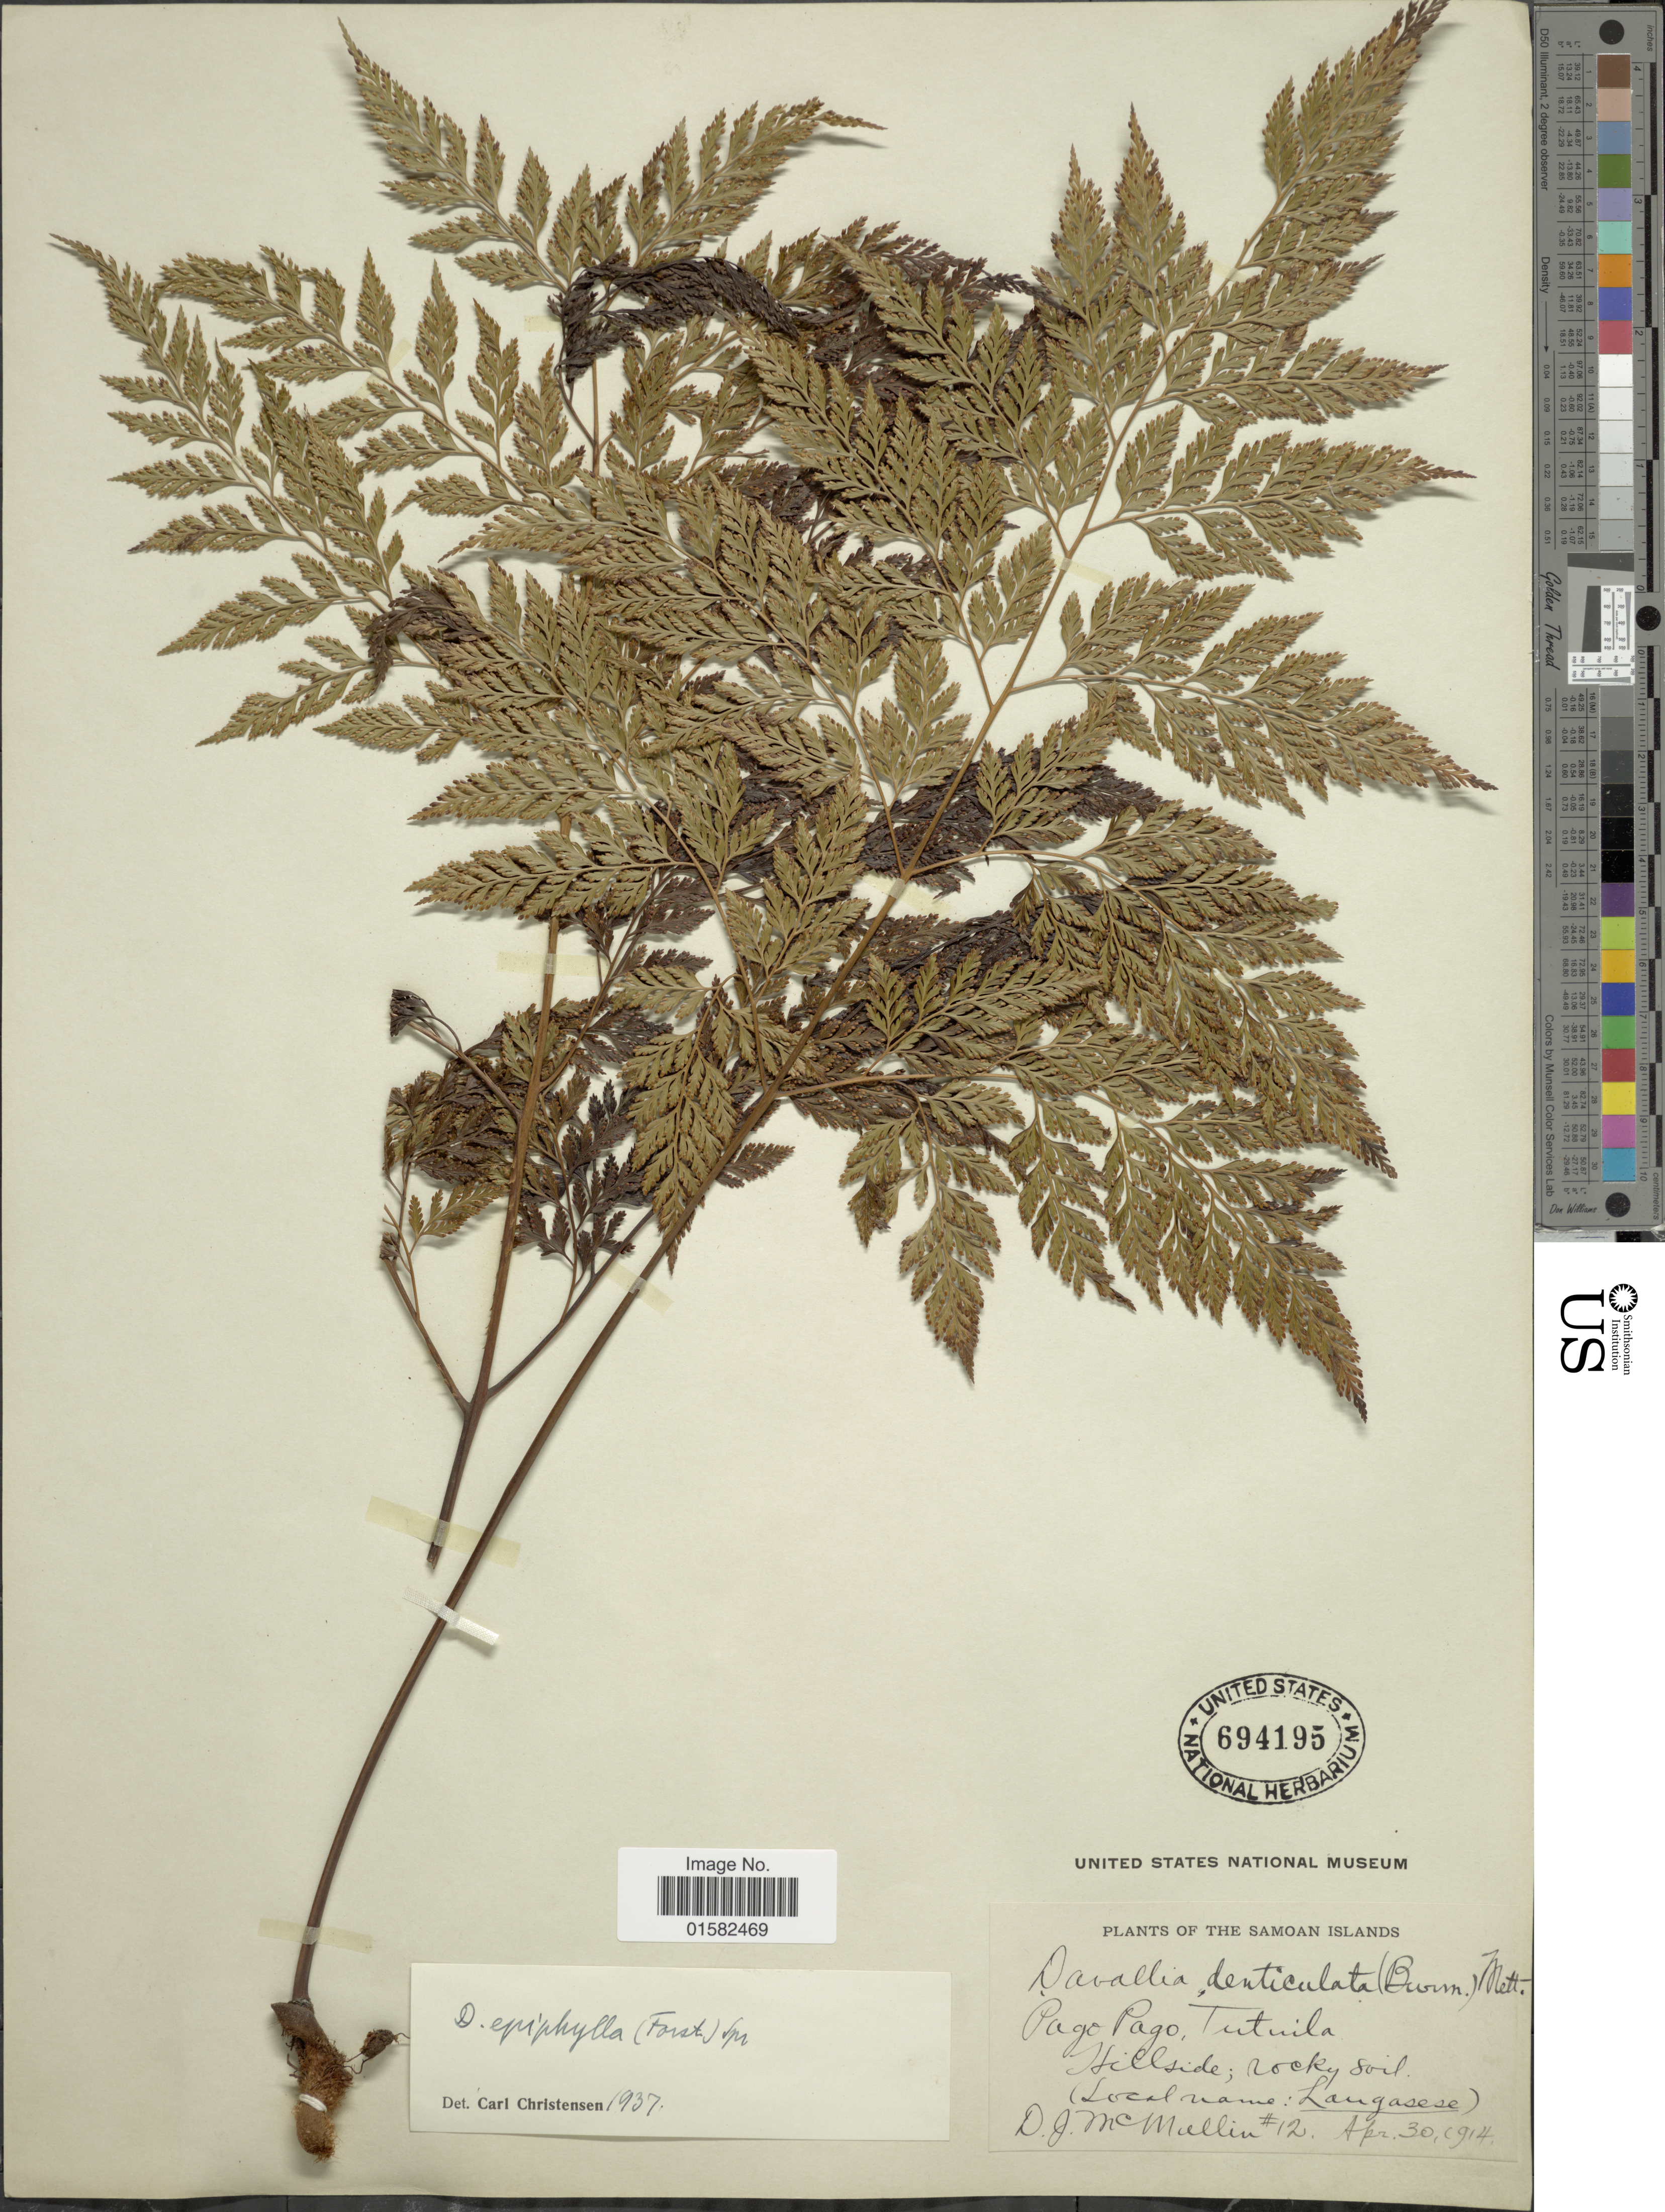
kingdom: Plantae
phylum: Tracheophyta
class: Polypodiopsida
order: Polypodiales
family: Davalliaceae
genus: Wibelia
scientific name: Wibelia denticulata var. elata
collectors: D. McMullin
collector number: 12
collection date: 1914-04-30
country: American Samoa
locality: The Samoan Islands, Pago Pago Tutuila Hillside, Rocky soil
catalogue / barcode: US 694195